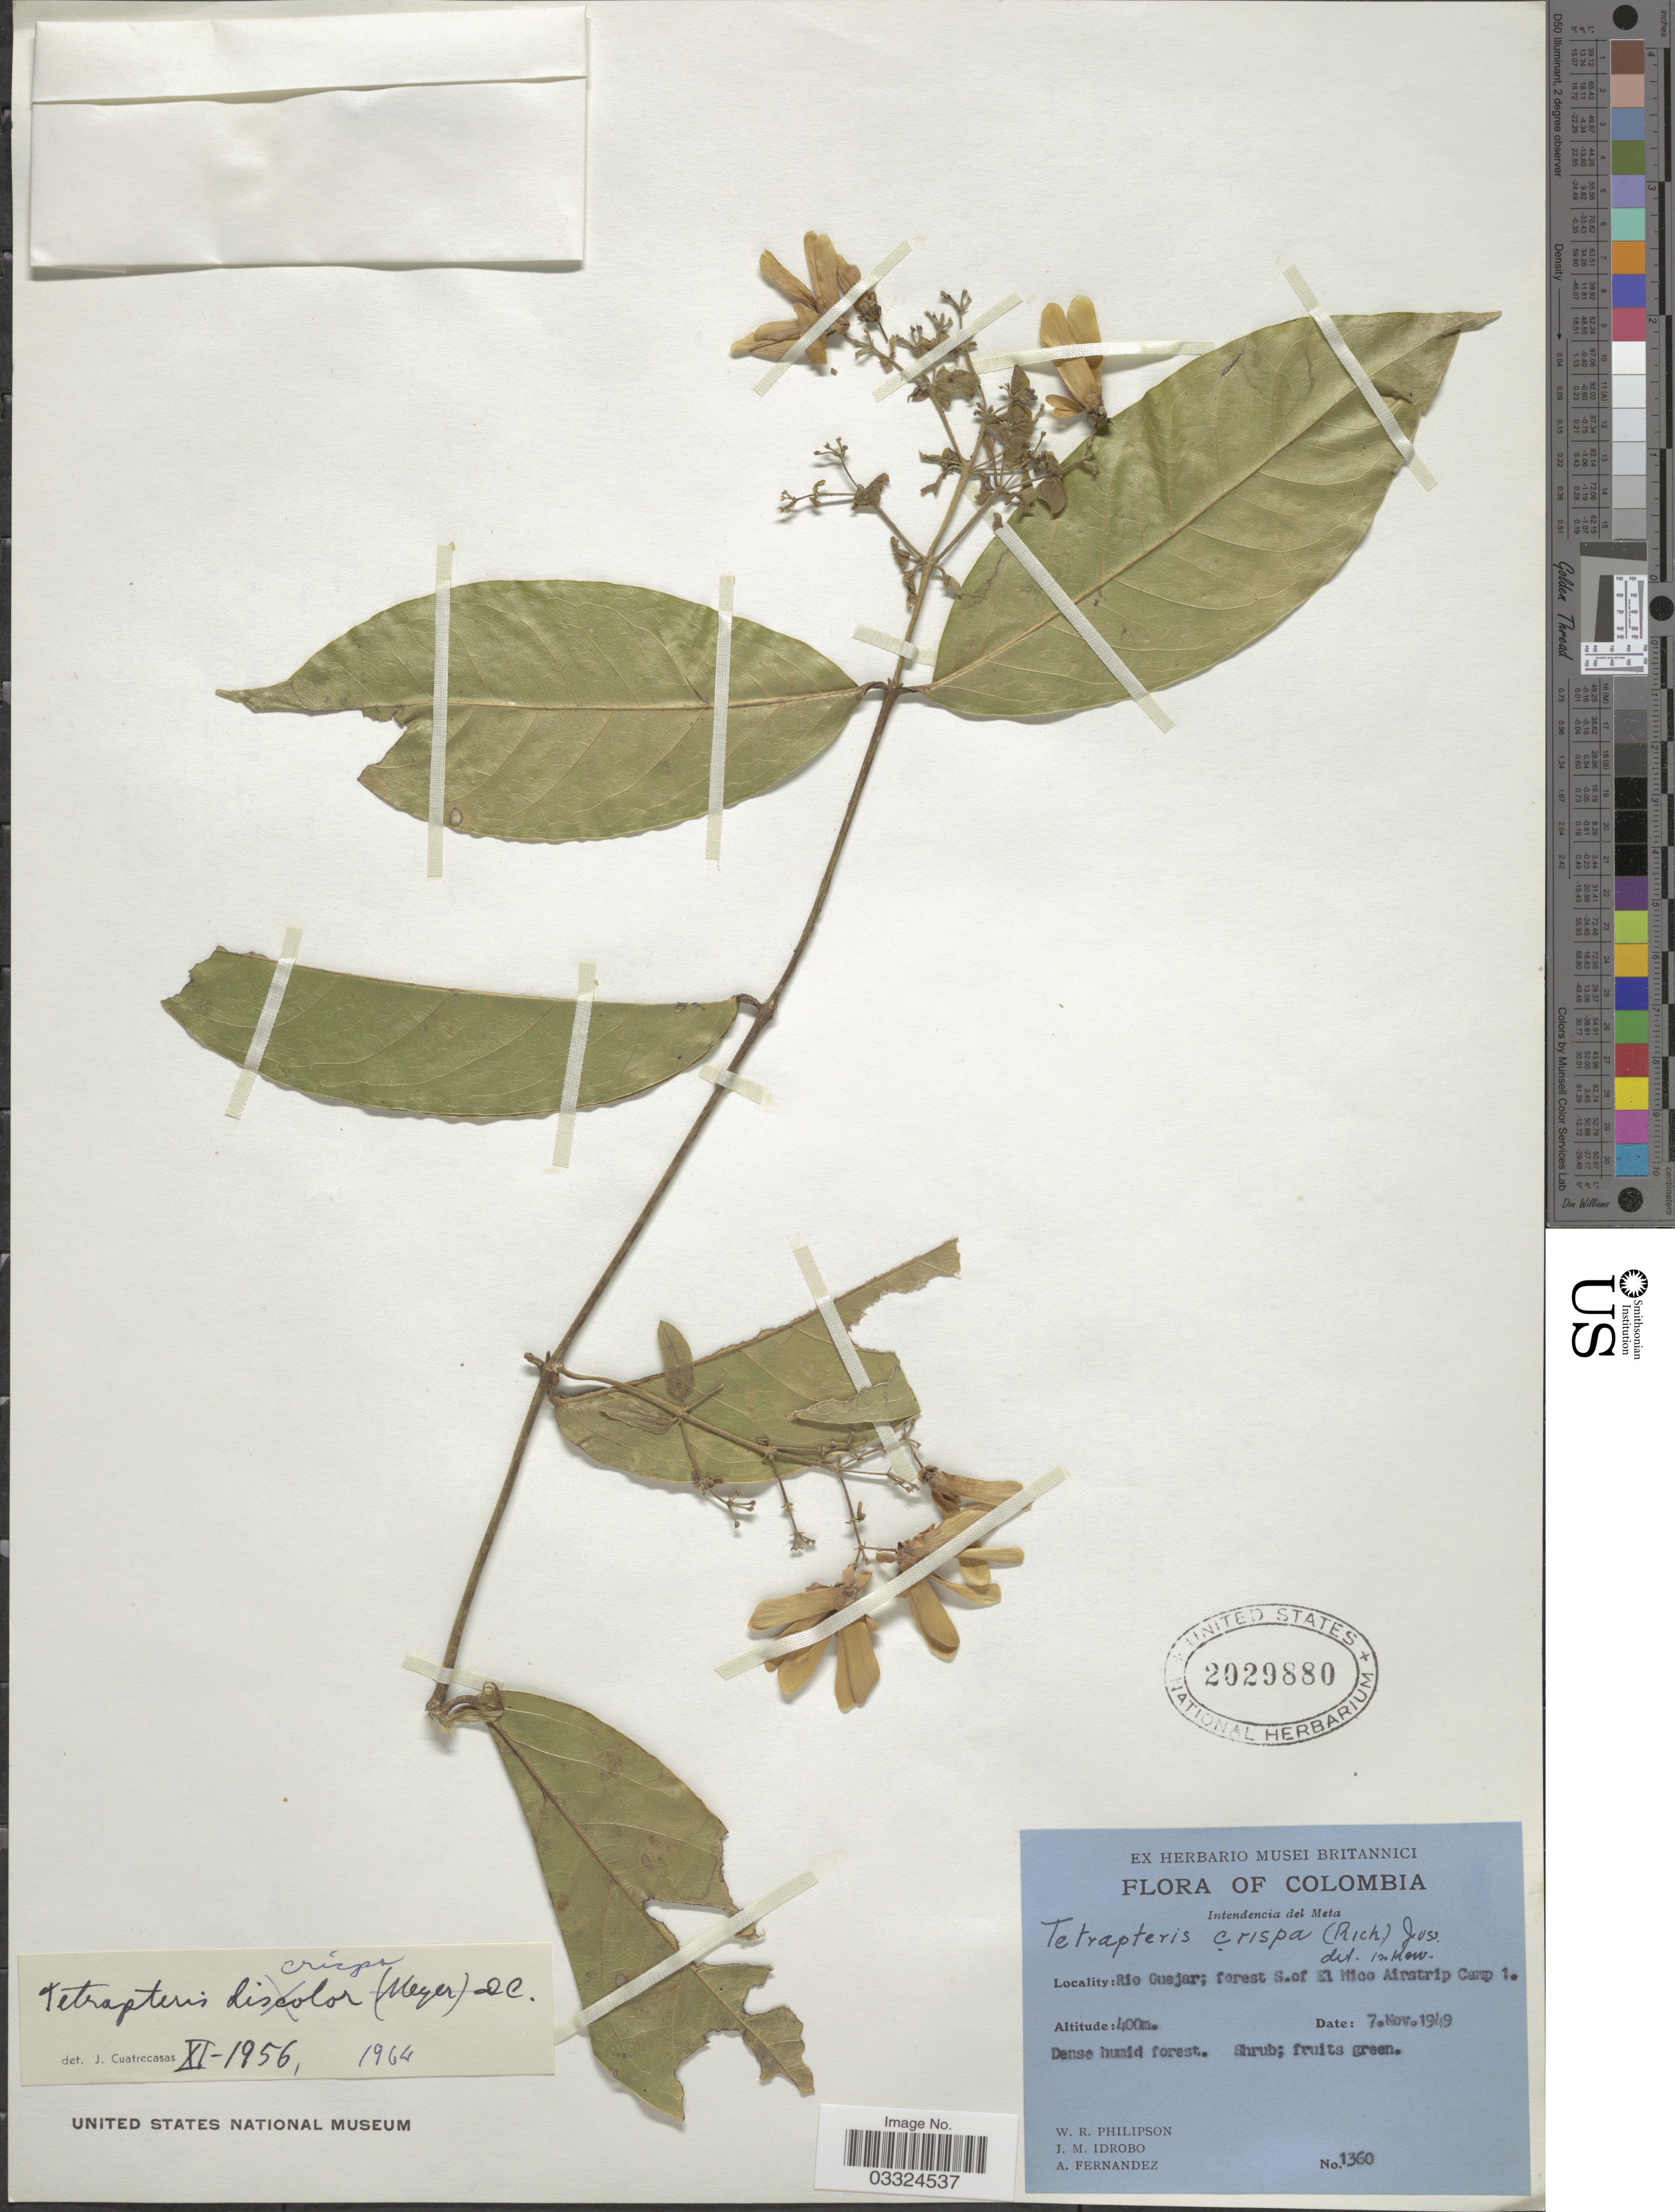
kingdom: Plantae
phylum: Tracheophyta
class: Magnoliopsida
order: Malpighiales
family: Malpighiaceae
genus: Tetrapterys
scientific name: Tetrapterys crispa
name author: A. Juss.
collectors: W. R. Philipson, J. M. Idrobo & A. Fernandez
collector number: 1360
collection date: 1949-11-07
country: Colombia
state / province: Meta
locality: Intendencia del Meta. Rio Guejar; forest S. of El Mico Airstrip Camp 1.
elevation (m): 400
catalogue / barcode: US 2029880